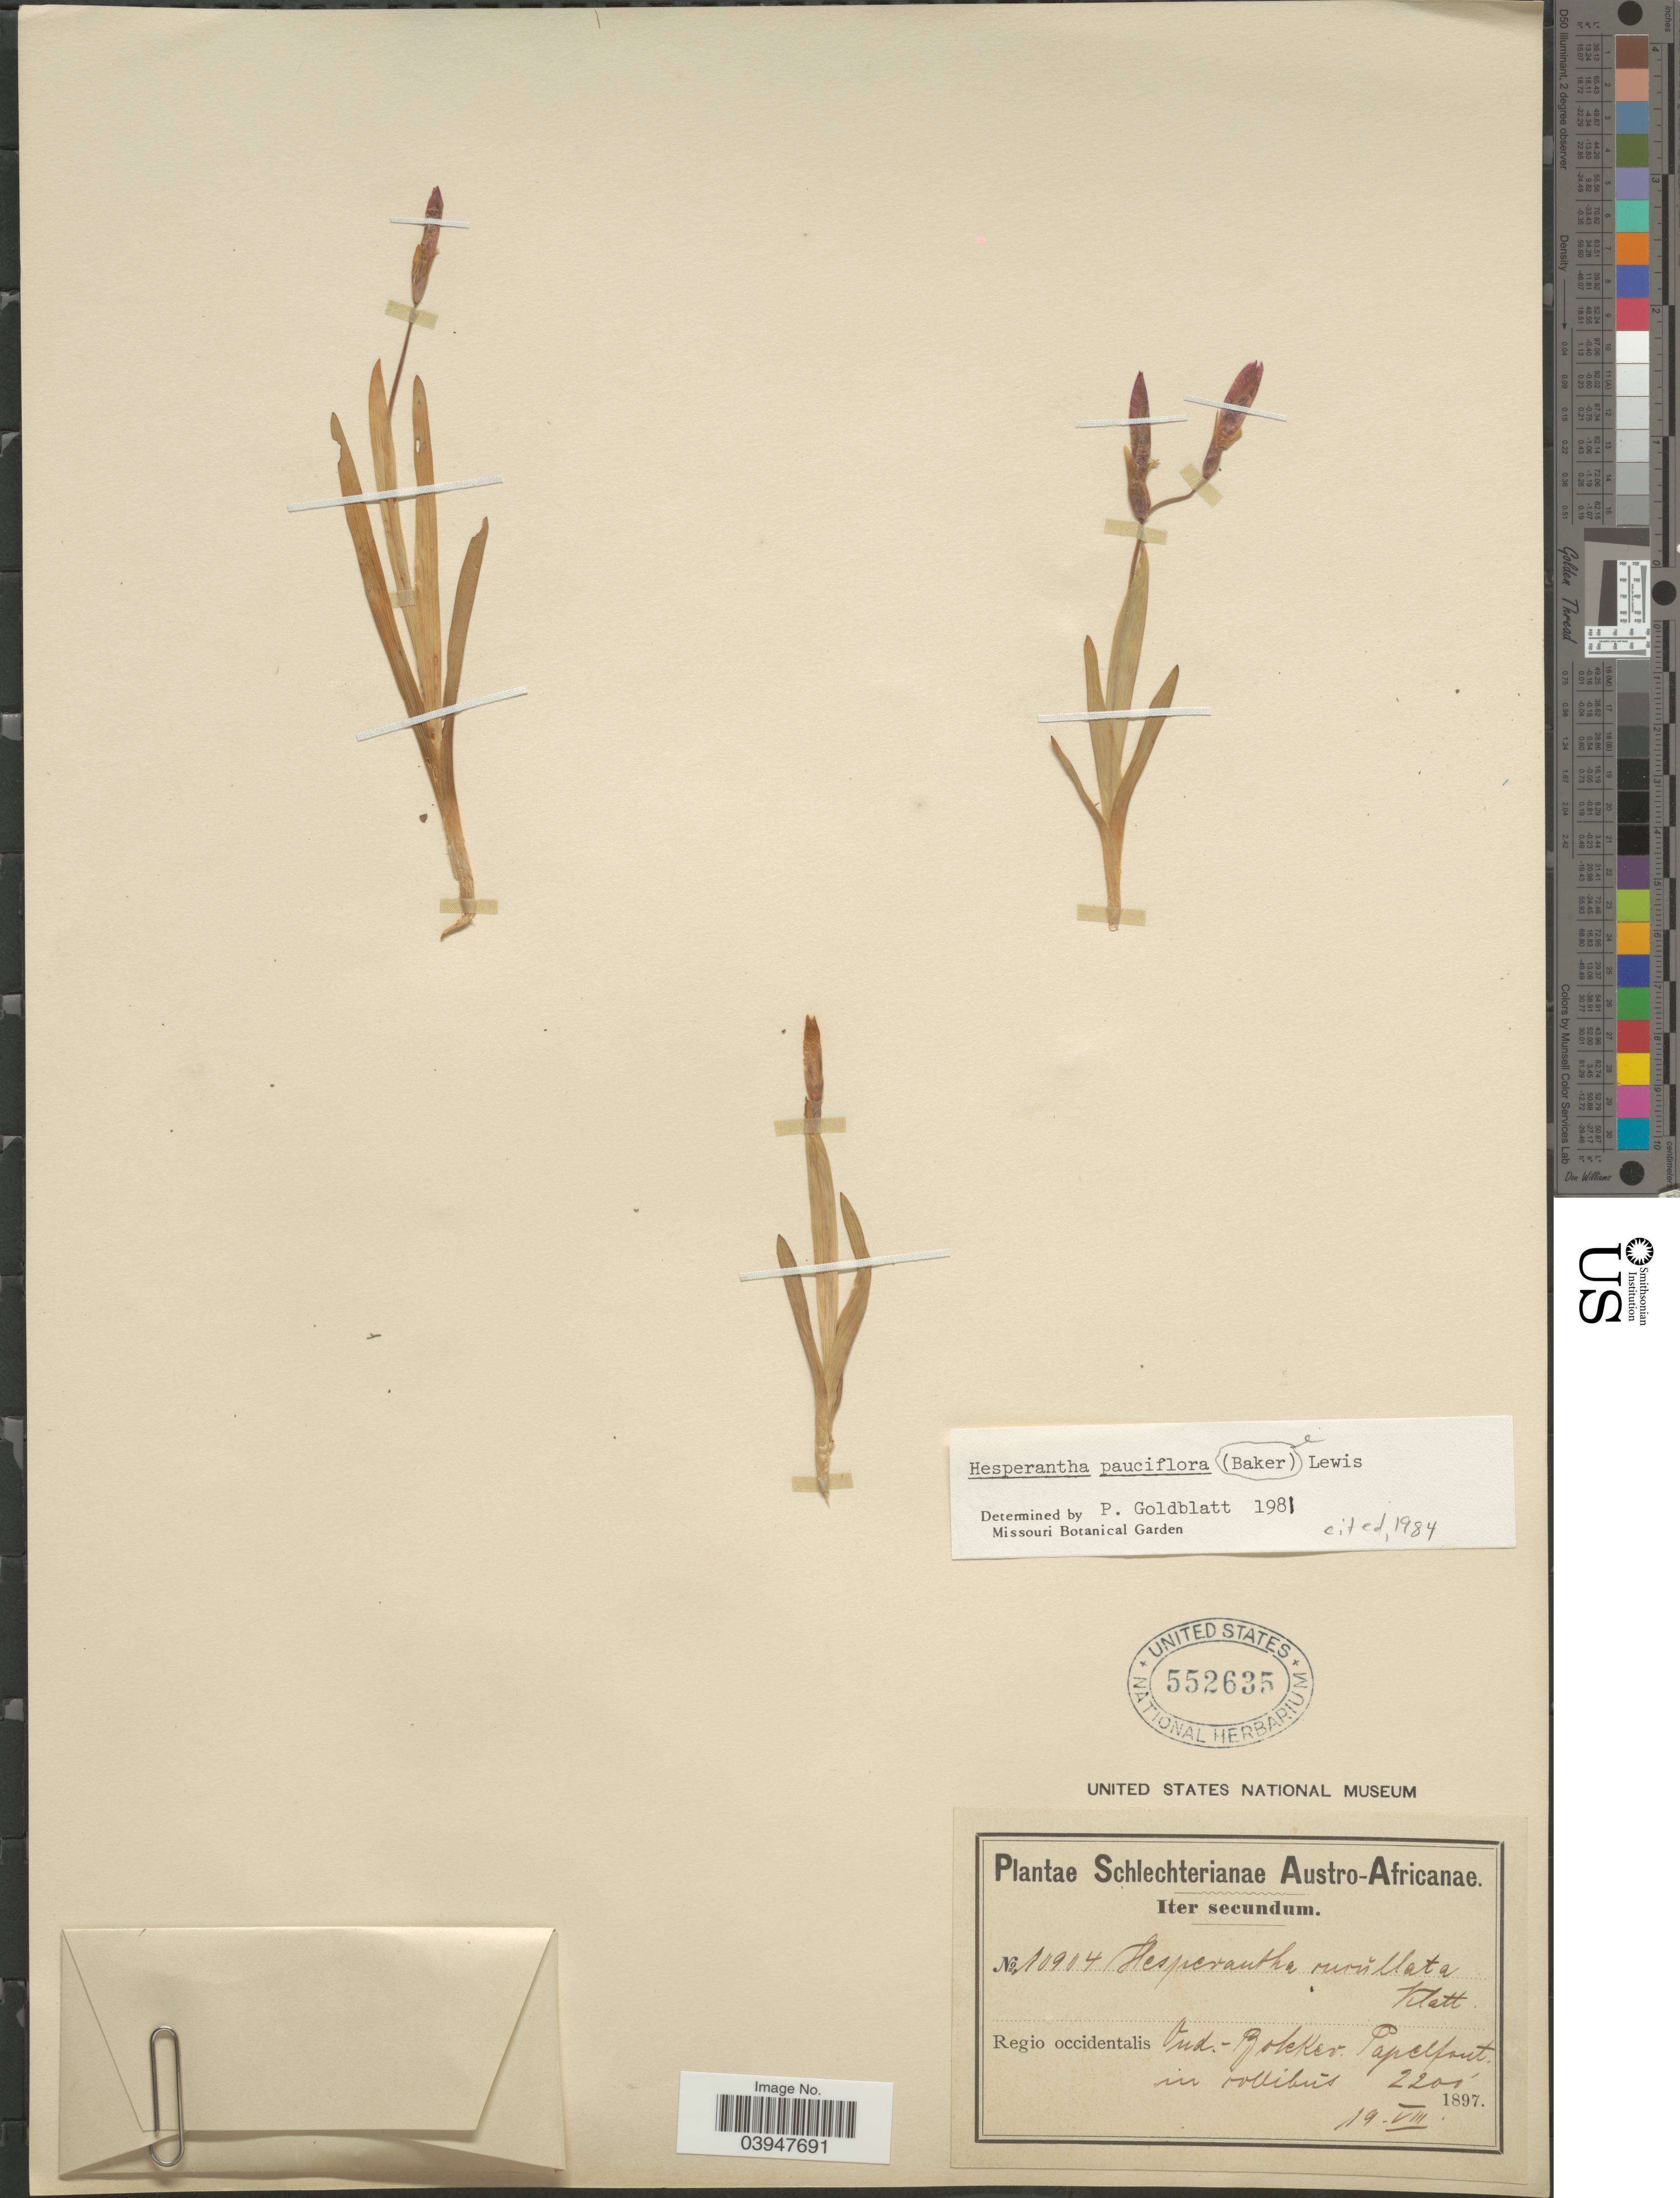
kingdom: Plantae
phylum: Tracheophyta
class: Liliopsida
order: Asparagales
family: Iridaceae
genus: Hesperantha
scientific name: Hesperantha pauciflora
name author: G.J. Lewis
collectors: Schlechter, --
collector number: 10904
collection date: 1897-08-19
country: South Africa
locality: Austro-Africanae. Regio occidentalis. Oud.- Bokkev. Papelfont, in collibus.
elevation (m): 671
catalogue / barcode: US 552635